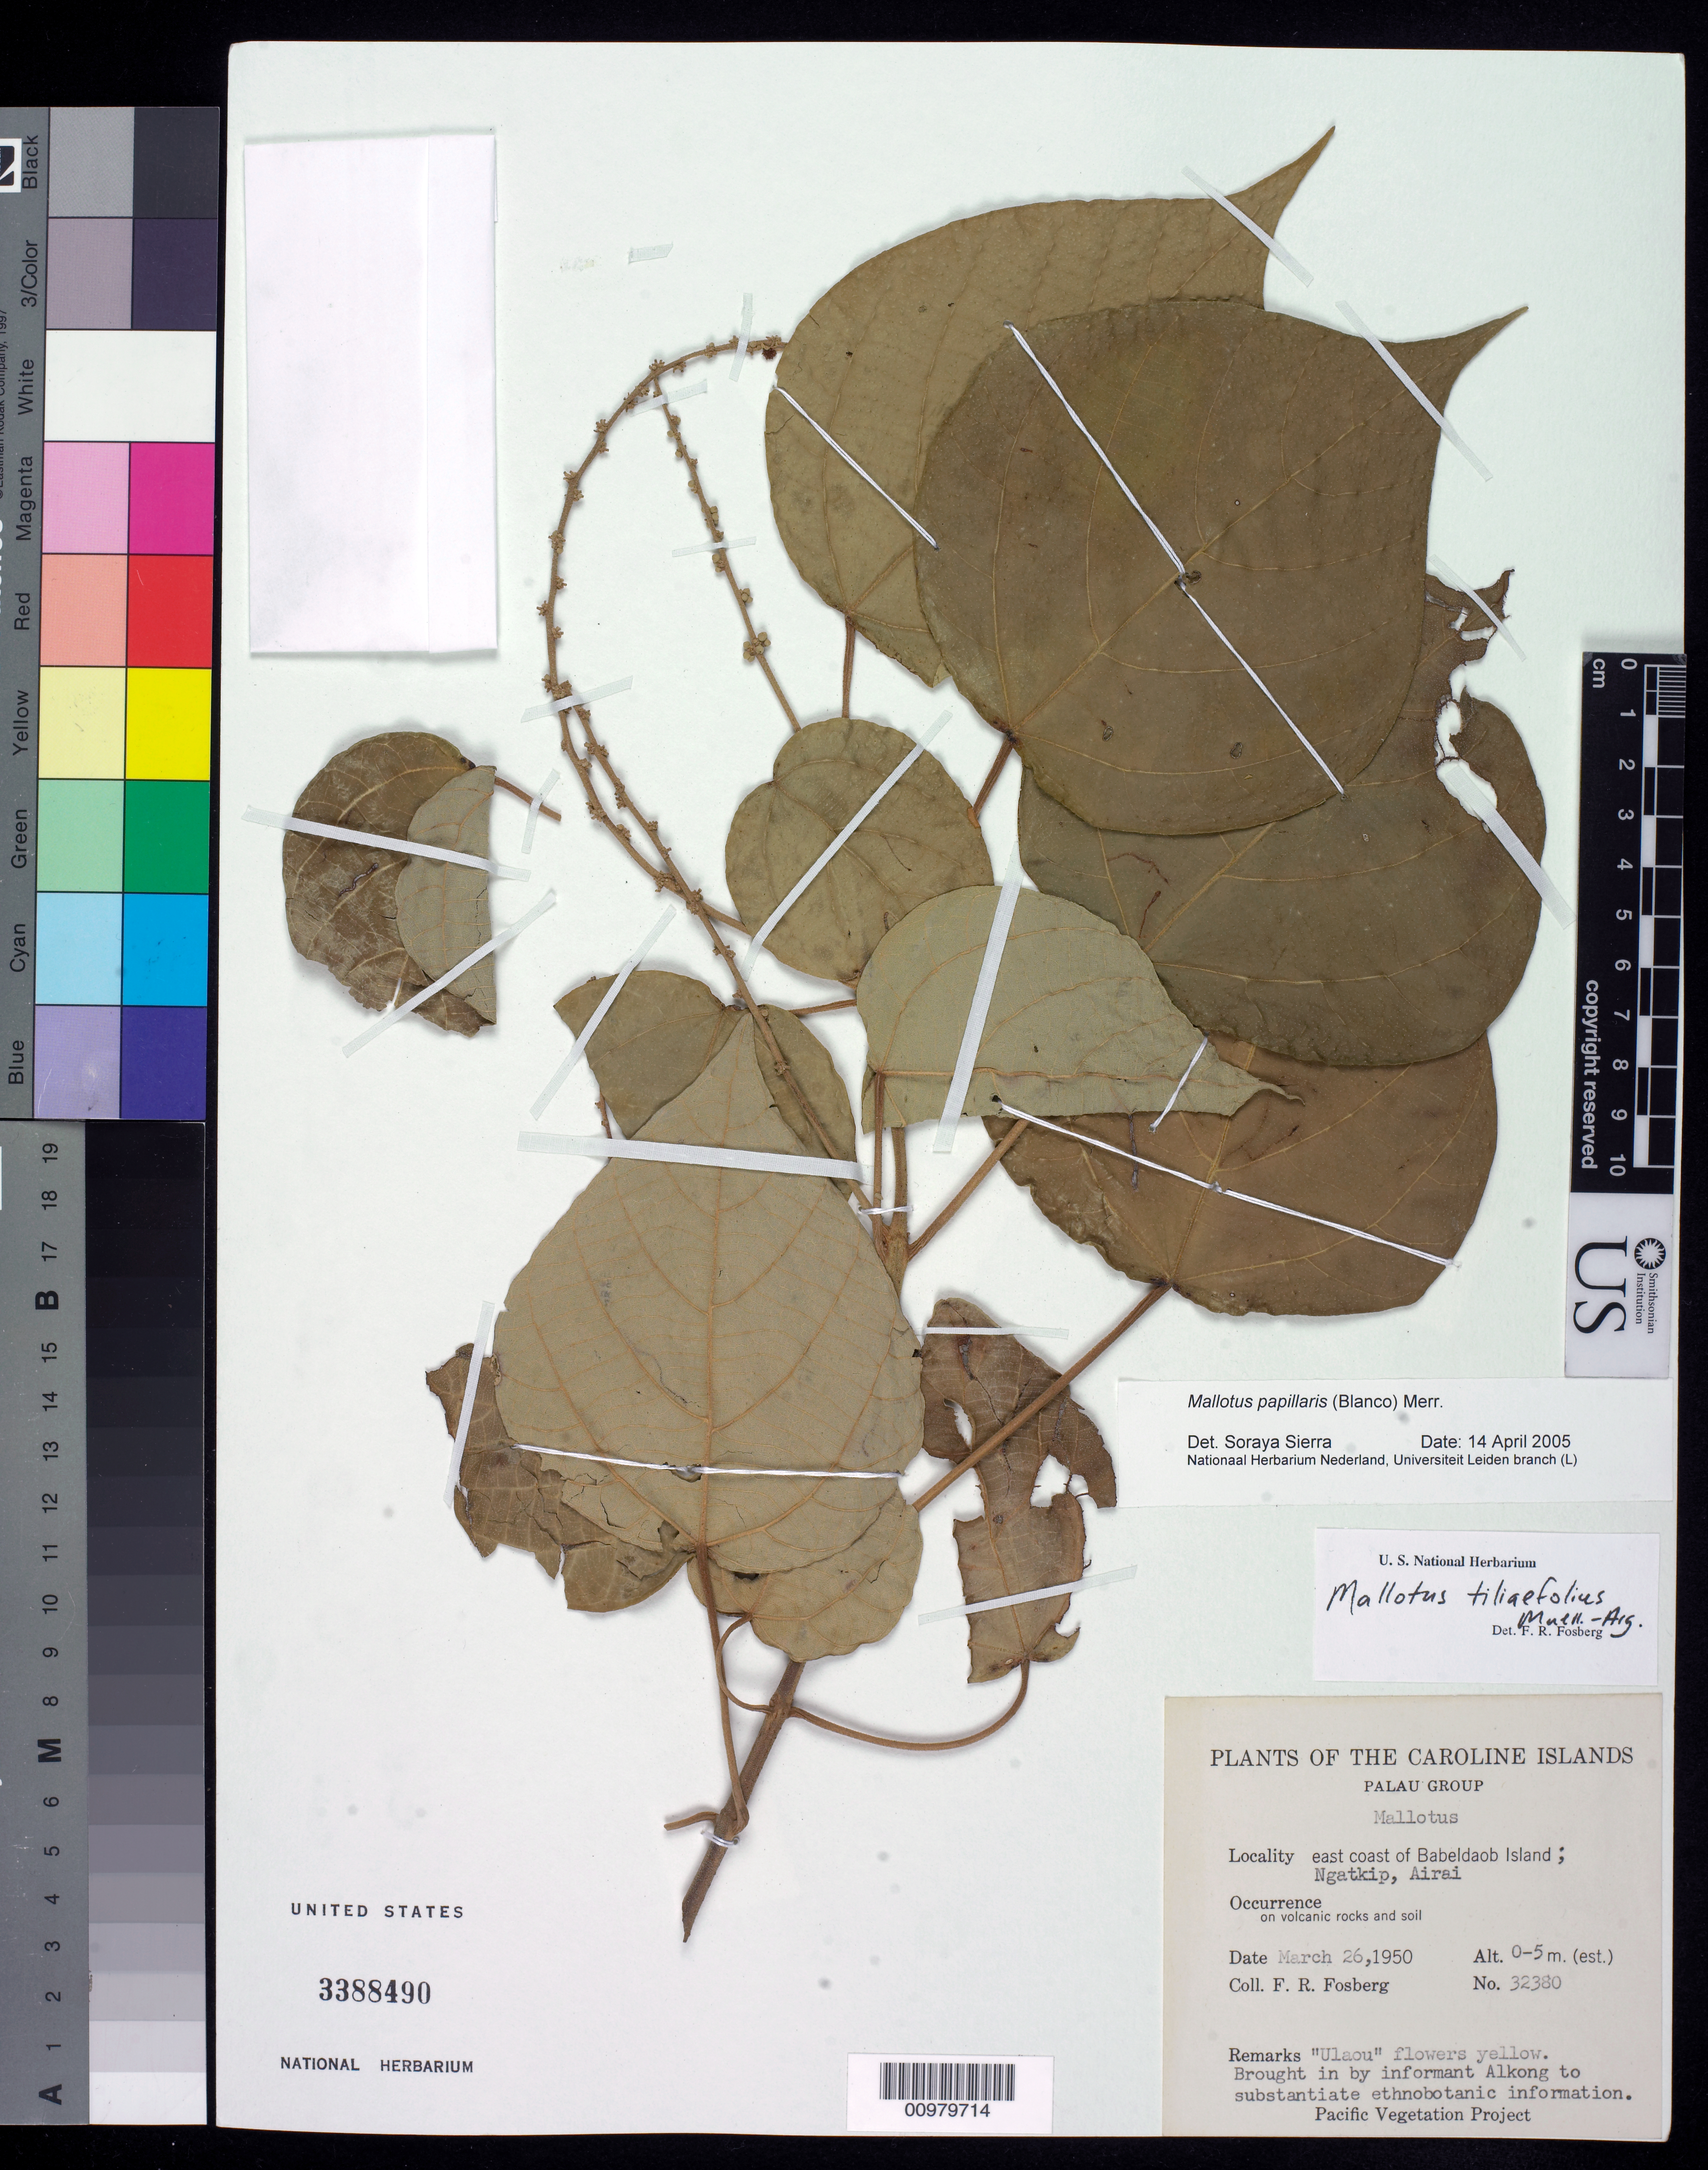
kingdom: Plantae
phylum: Tracheophyta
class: Magnoliopsida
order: Malpighiales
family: Euphorbiaceae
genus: Mallotus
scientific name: Mallotus papillaris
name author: (Blanco) Merr.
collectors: F. R. Fosberg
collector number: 32380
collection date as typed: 26 Mar 1950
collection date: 1950-03-26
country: Palau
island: Babeldaob [Babelthuap]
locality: east coast of island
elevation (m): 0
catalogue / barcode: US 3388490